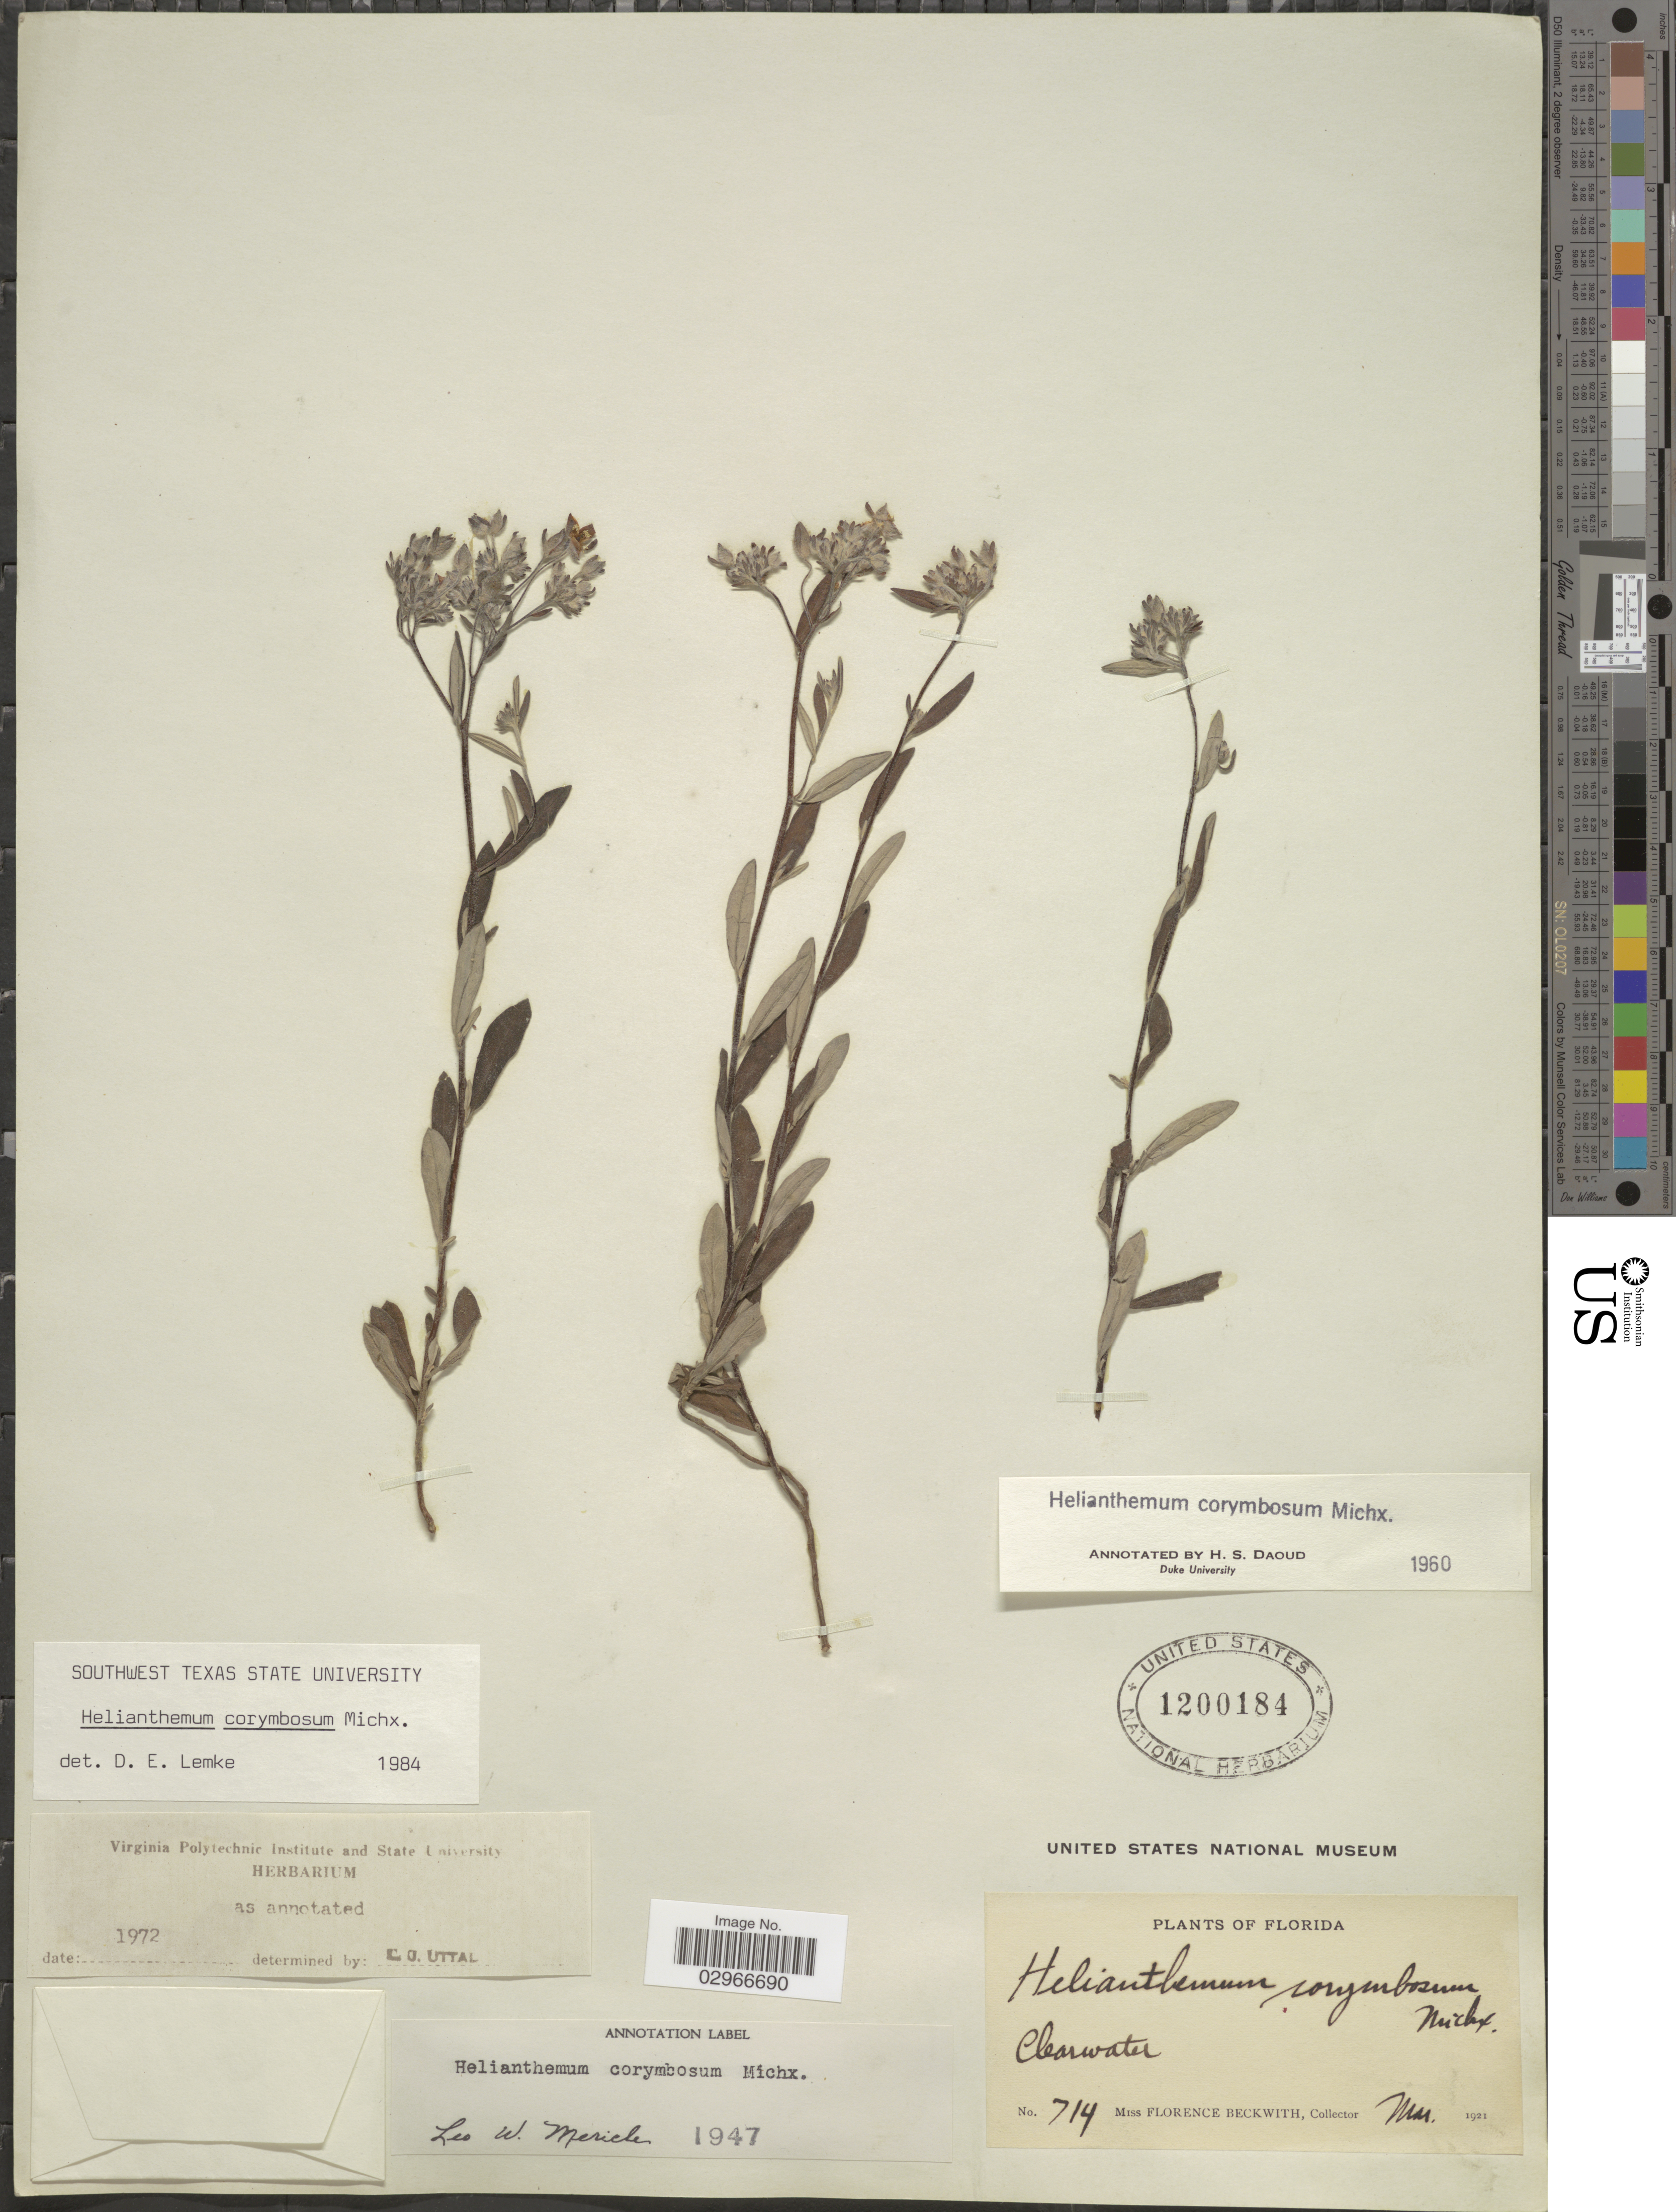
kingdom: Plantae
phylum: Tracheophyta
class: Magnoliopsida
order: Malvales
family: Cistaceae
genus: Helianthemum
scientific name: Helianthemum corymbosum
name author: Michx.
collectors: F. Beckwith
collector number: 714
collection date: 1921-03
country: United States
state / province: Florida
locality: Clearwater.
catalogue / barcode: US 1200184